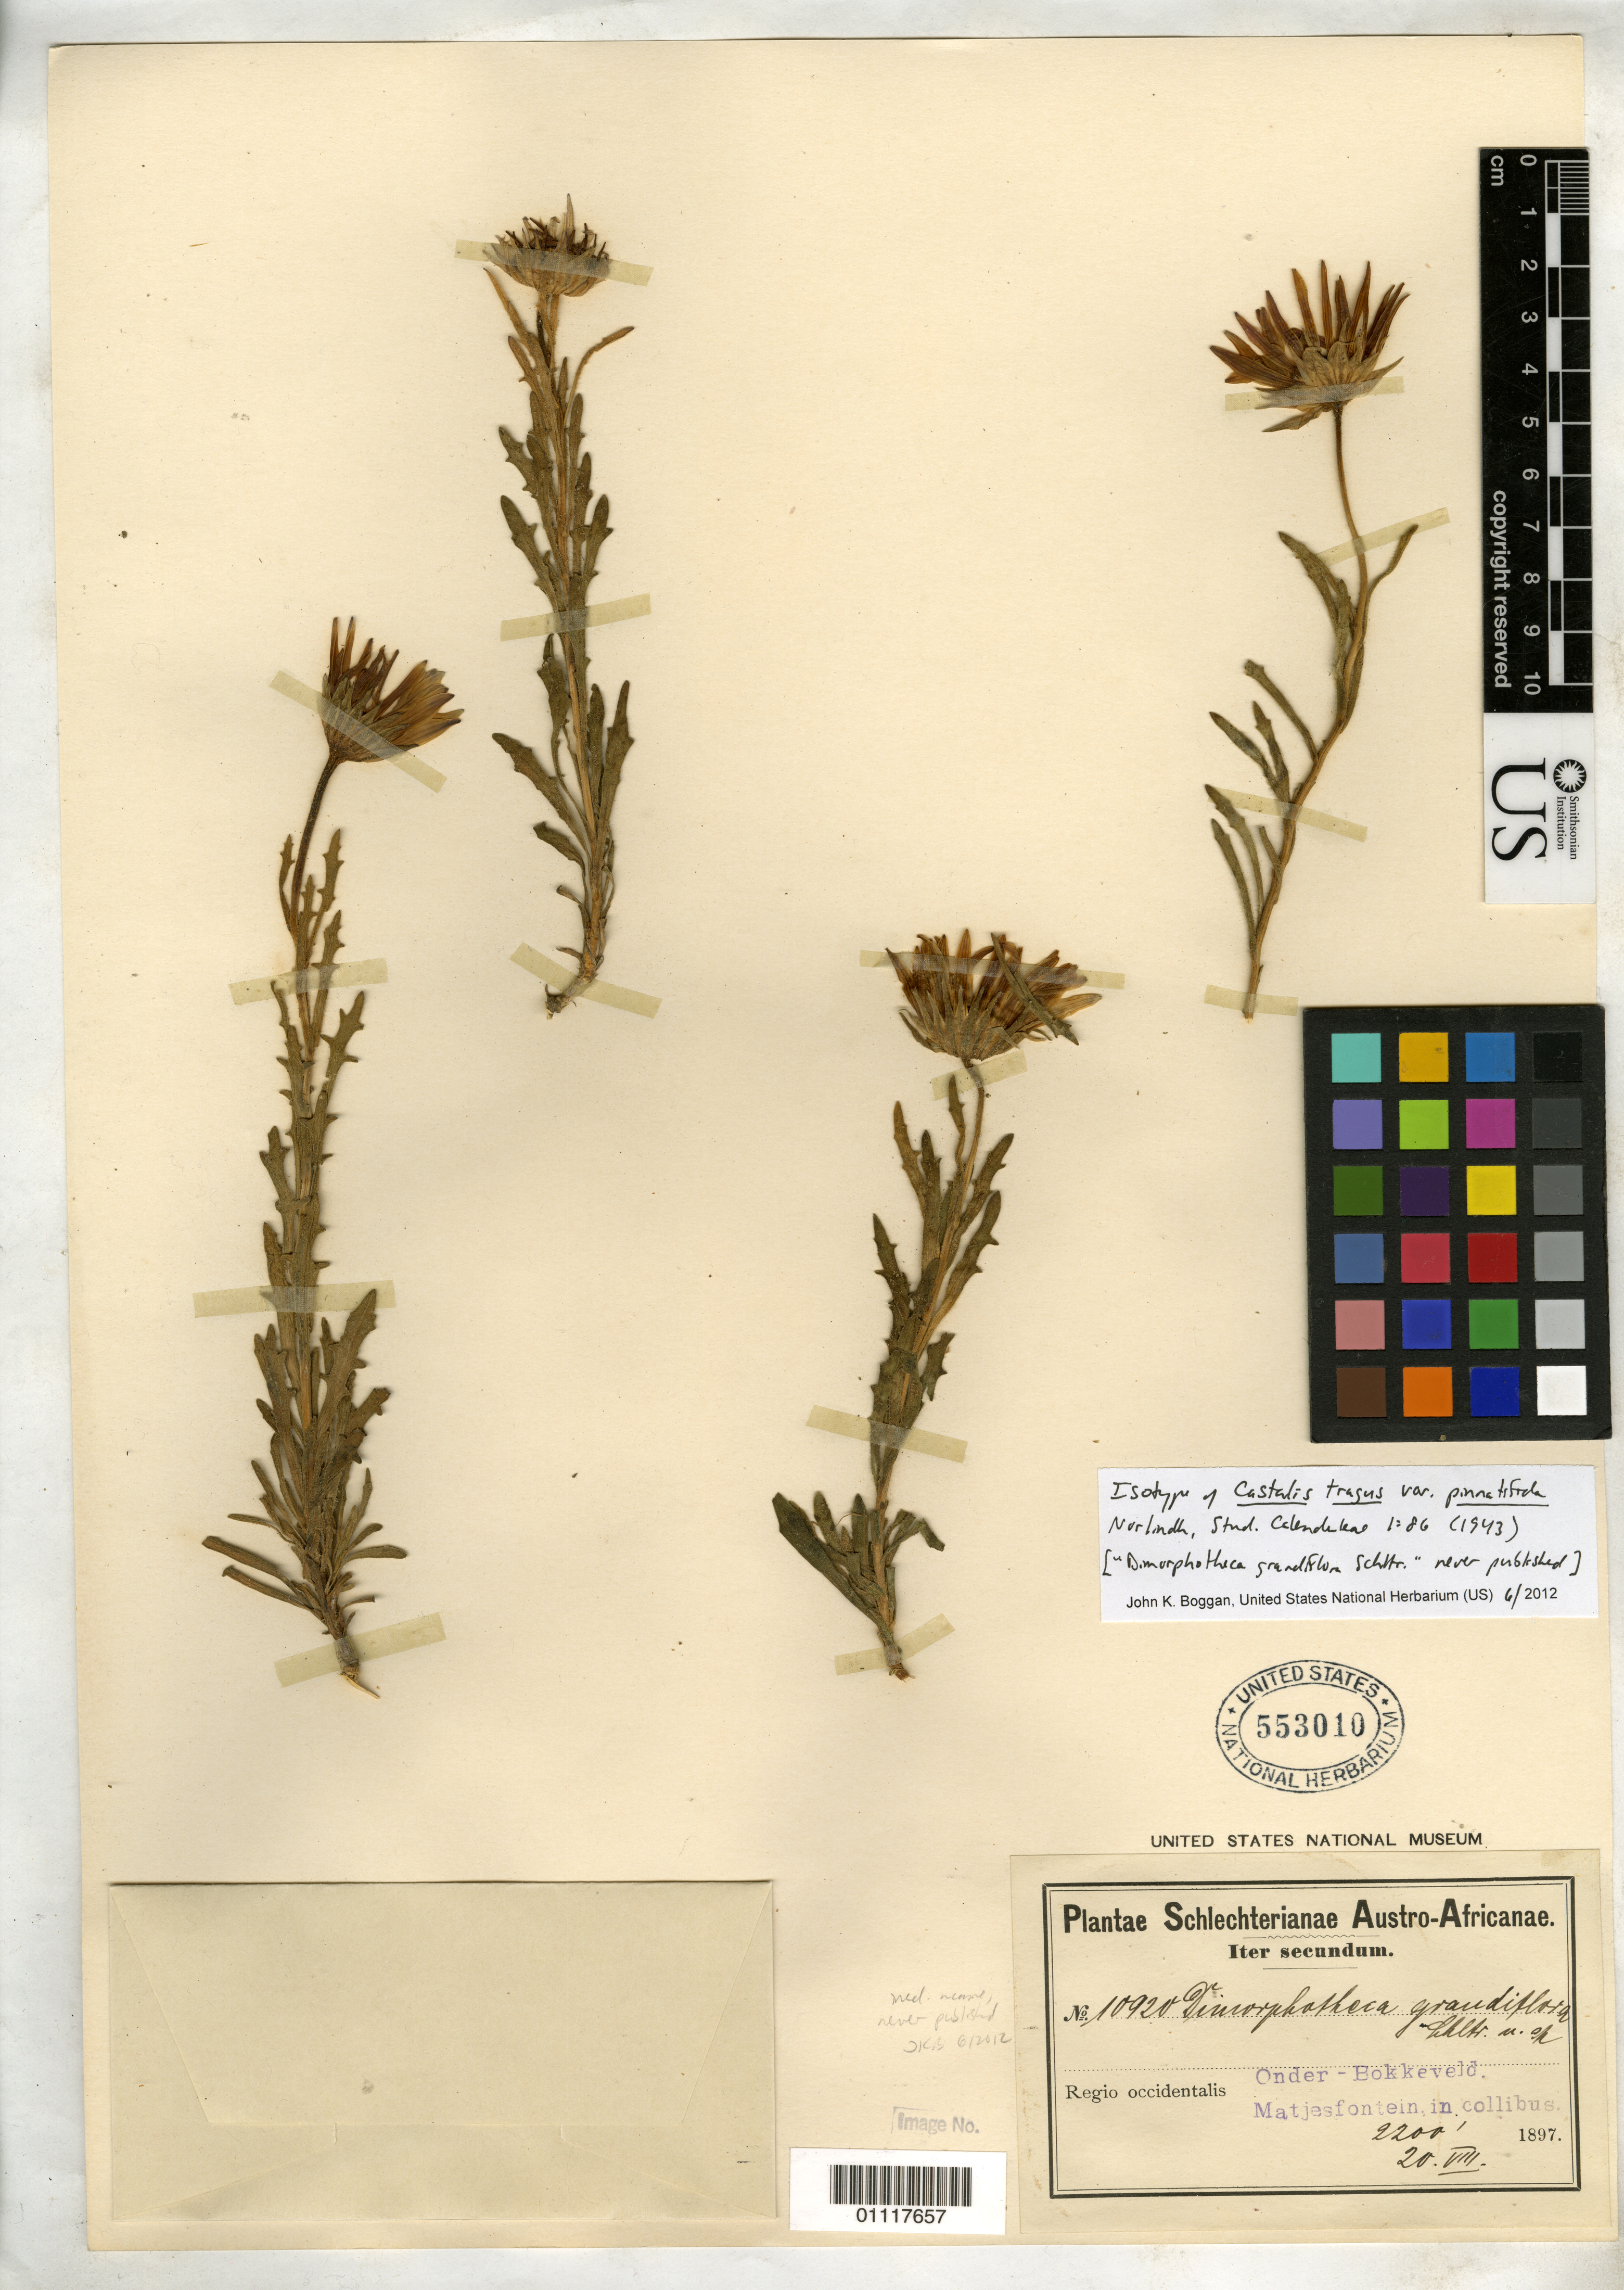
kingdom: Plantae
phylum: Tracheophyta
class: Magnoliopsida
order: Asterales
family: Asteraceae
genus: Castalis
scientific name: Castalis tragus var. pinnatifida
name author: Norl.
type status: Isotype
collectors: F. R. R. Schlechter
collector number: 10920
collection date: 1897-08-20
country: South Africa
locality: Regio occidentalis, Onder - Bokkeveld, Matjesfontein, in collibus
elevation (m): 671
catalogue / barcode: US 553010